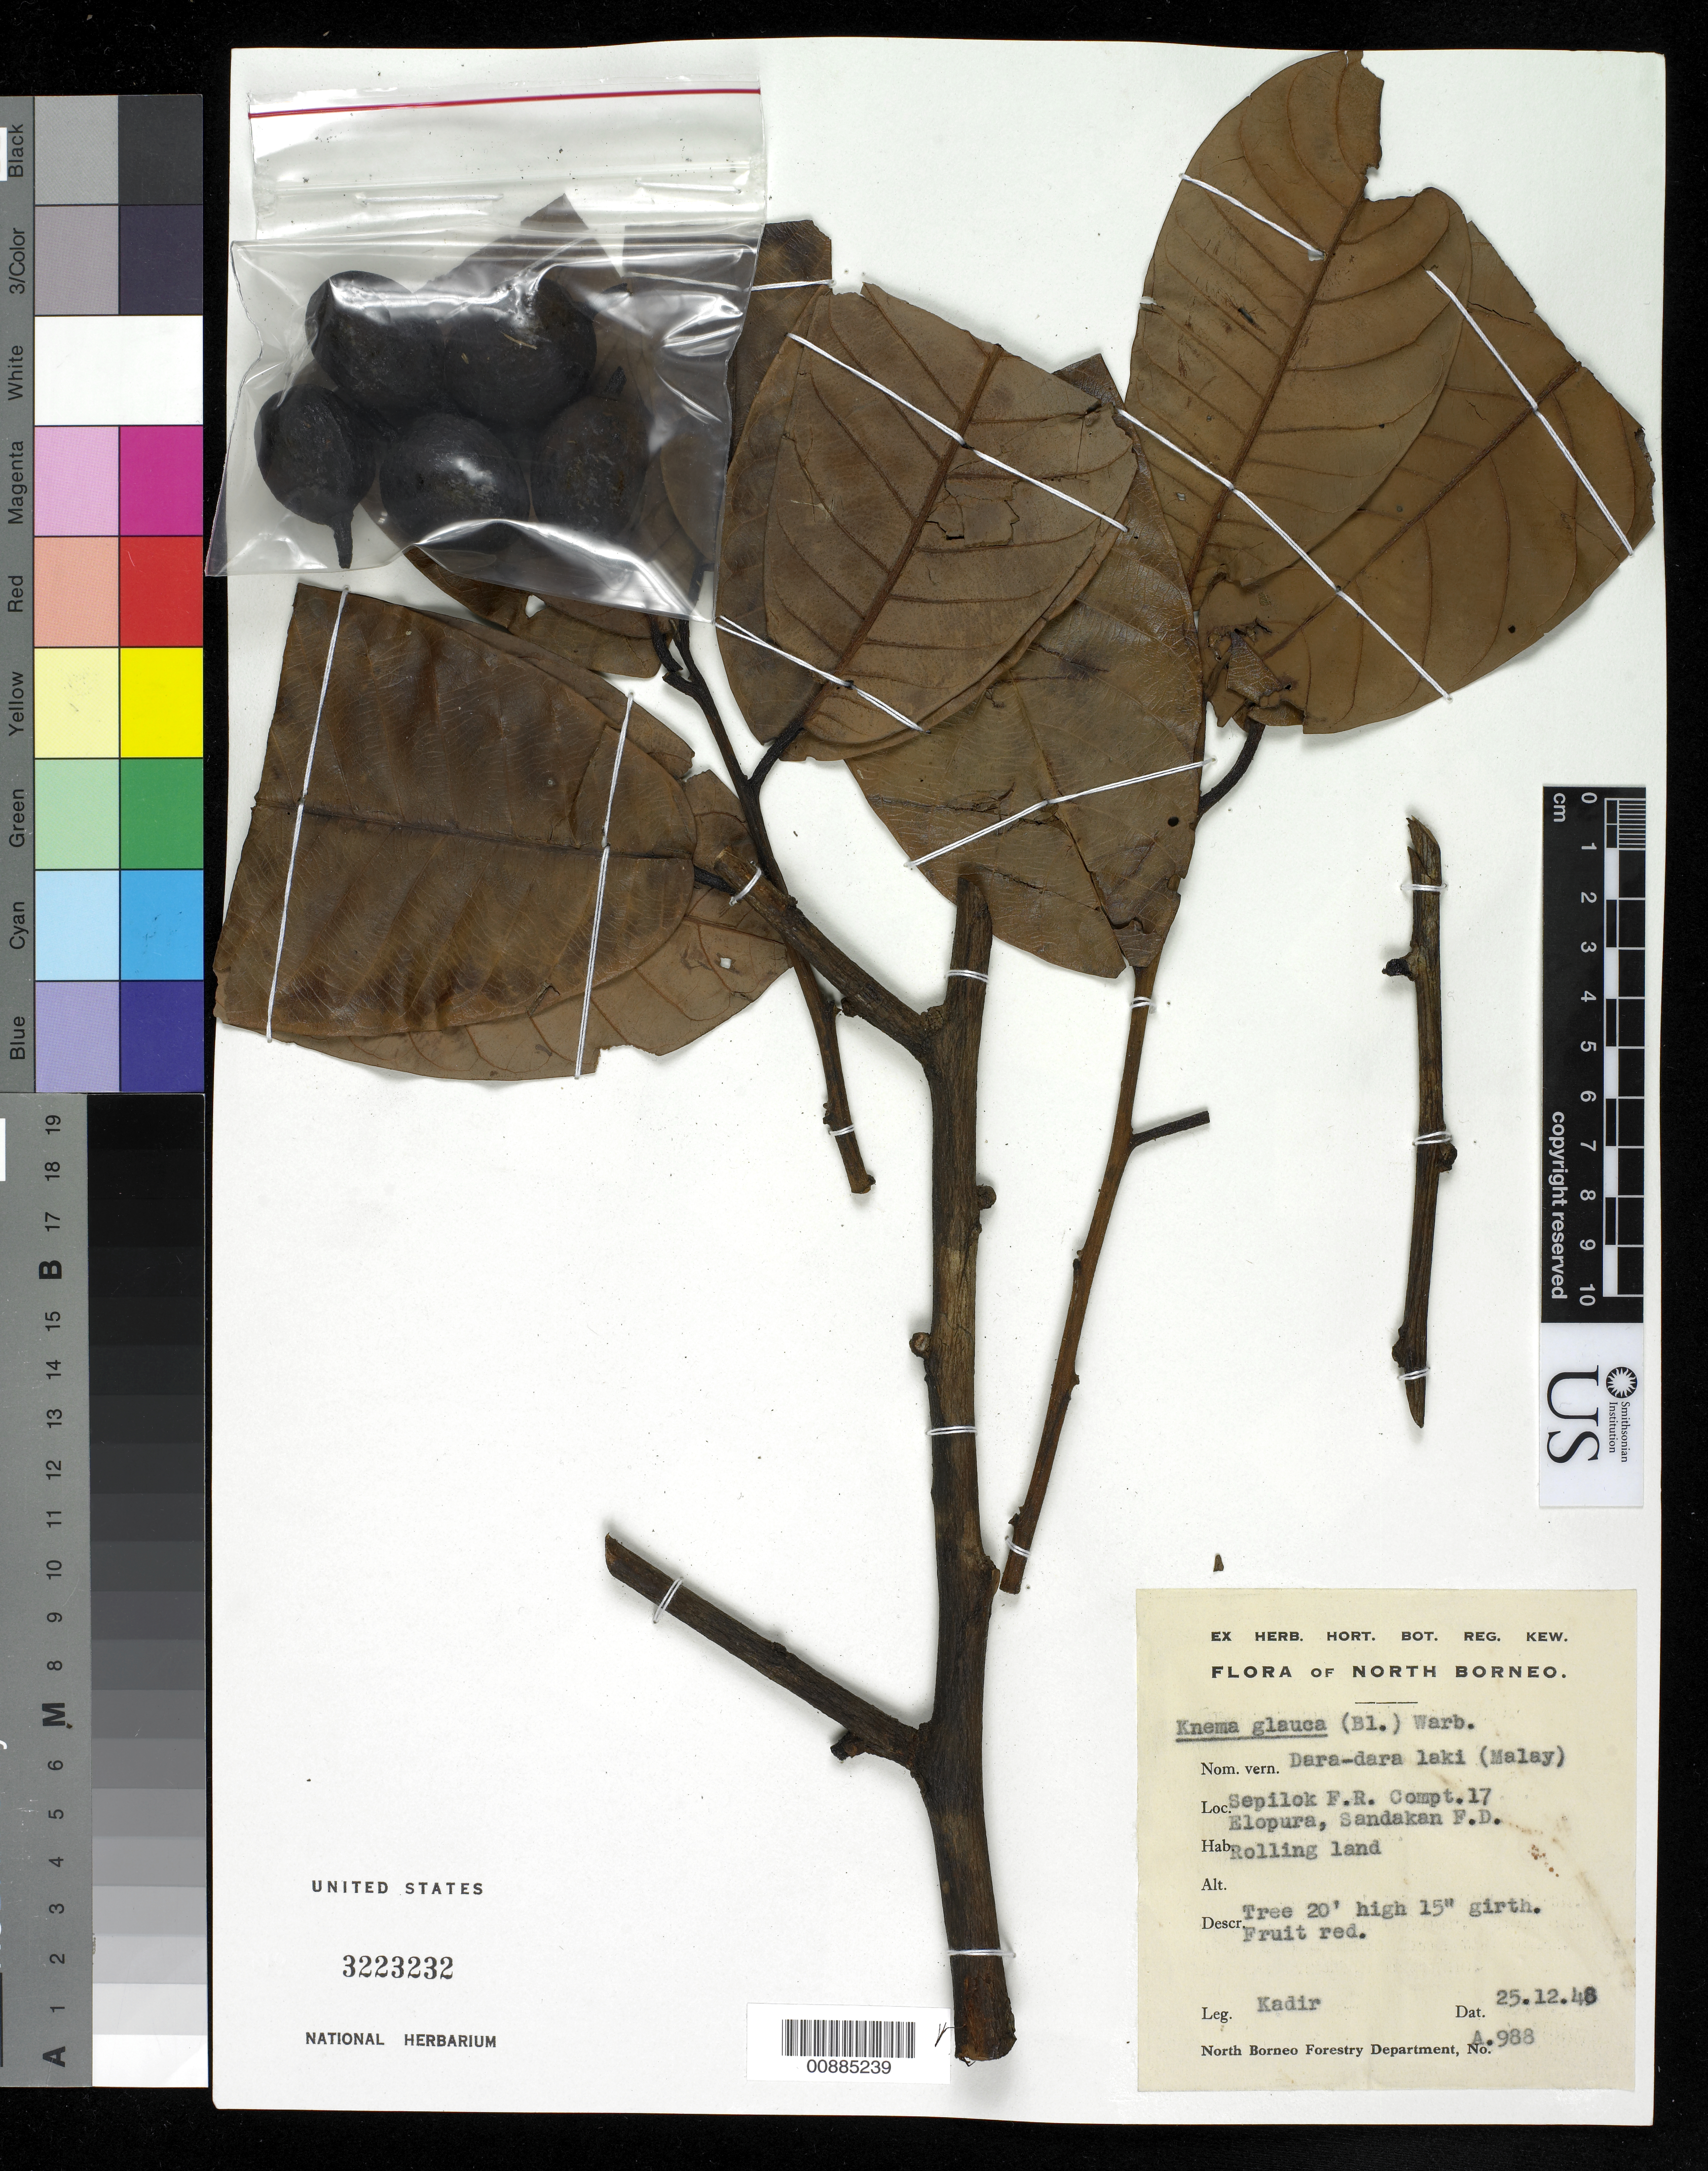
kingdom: Plantae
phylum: Tracheophyta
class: Magnoliopsida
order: Magnoliales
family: Myristicaceae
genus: Knema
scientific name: Knema glauca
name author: Warb.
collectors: Kadir Bin Abdul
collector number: A 988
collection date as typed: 25 Dec 1948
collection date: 1948-12-25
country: Malaysia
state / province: Sabah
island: Borneo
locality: Sepilok F.R. Compt 17, Elopura, Sandaken F.D.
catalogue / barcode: US 3223232